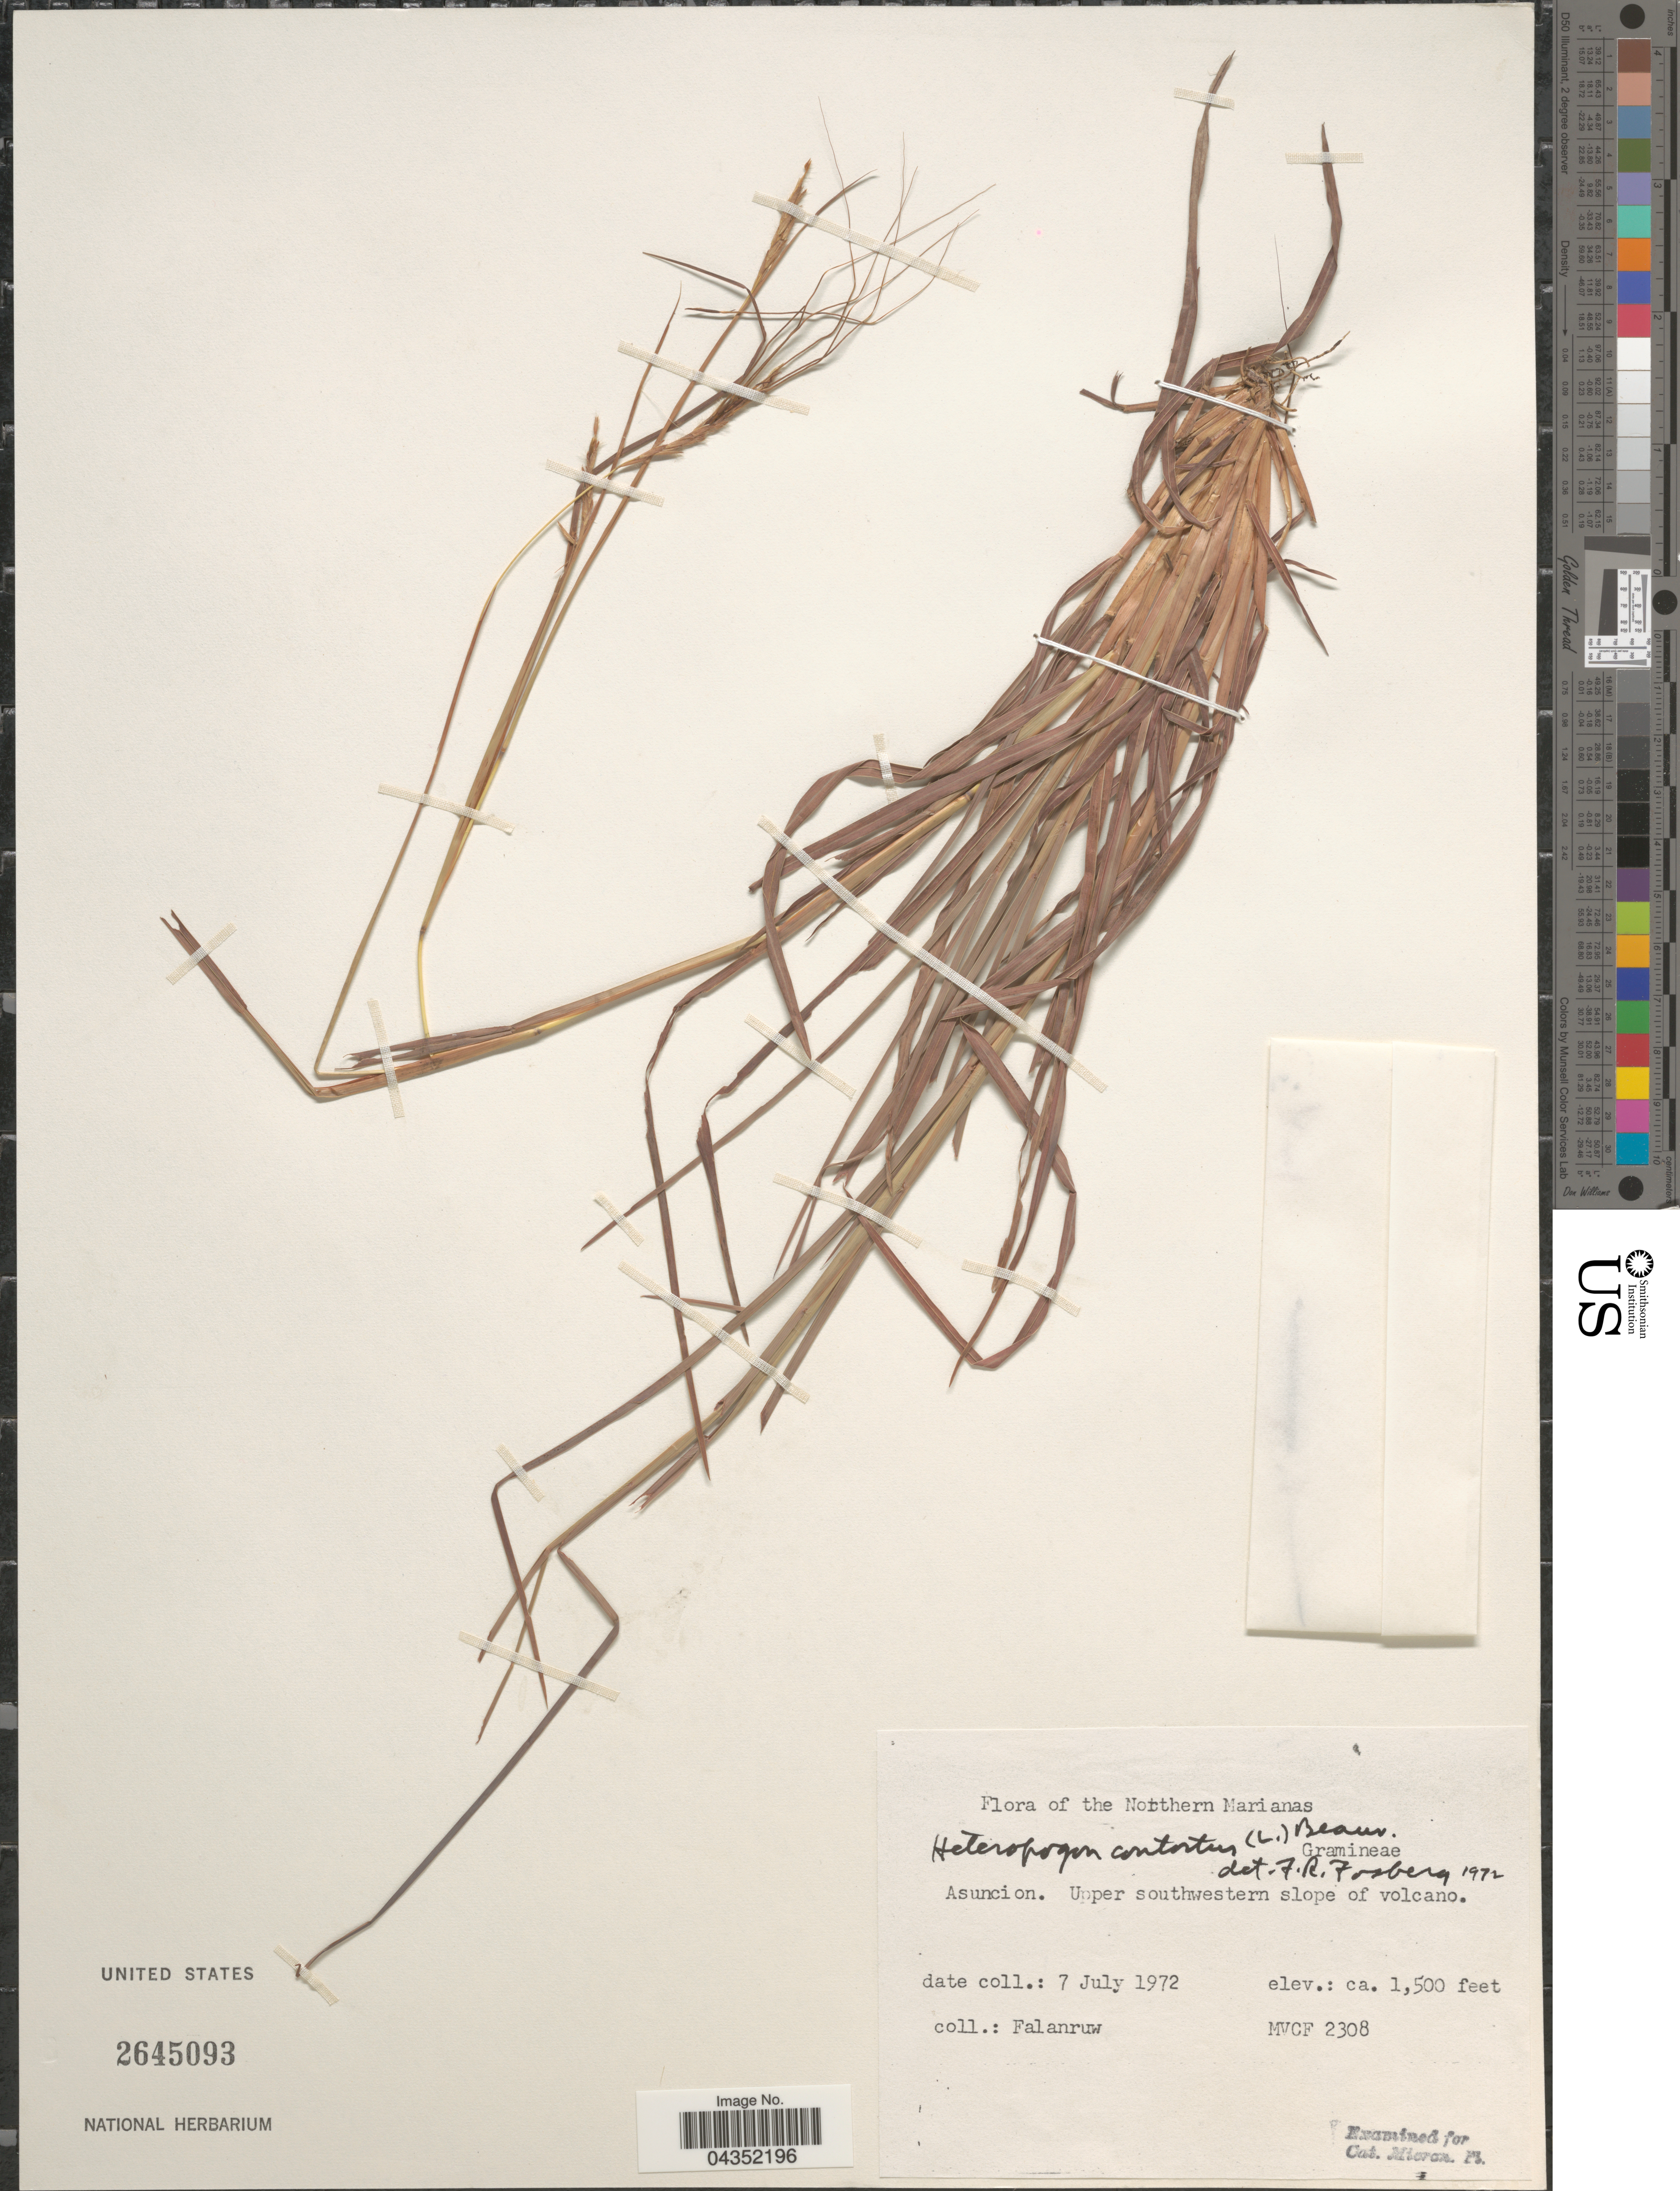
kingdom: Plantae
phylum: Tracheophyta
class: Liliopsida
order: Poales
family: Poaceae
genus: Heteropogon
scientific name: Heteropogon contortus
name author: (L.) P. Beauv. ex Roem. & Schult.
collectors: Falanruw, --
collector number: MVCF2308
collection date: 1972-07-07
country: Northern Mariana Islands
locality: The Northern Marianas. Asuncion. Upper southwestern slope of volcano.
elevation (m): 457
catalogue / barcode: US 2645093